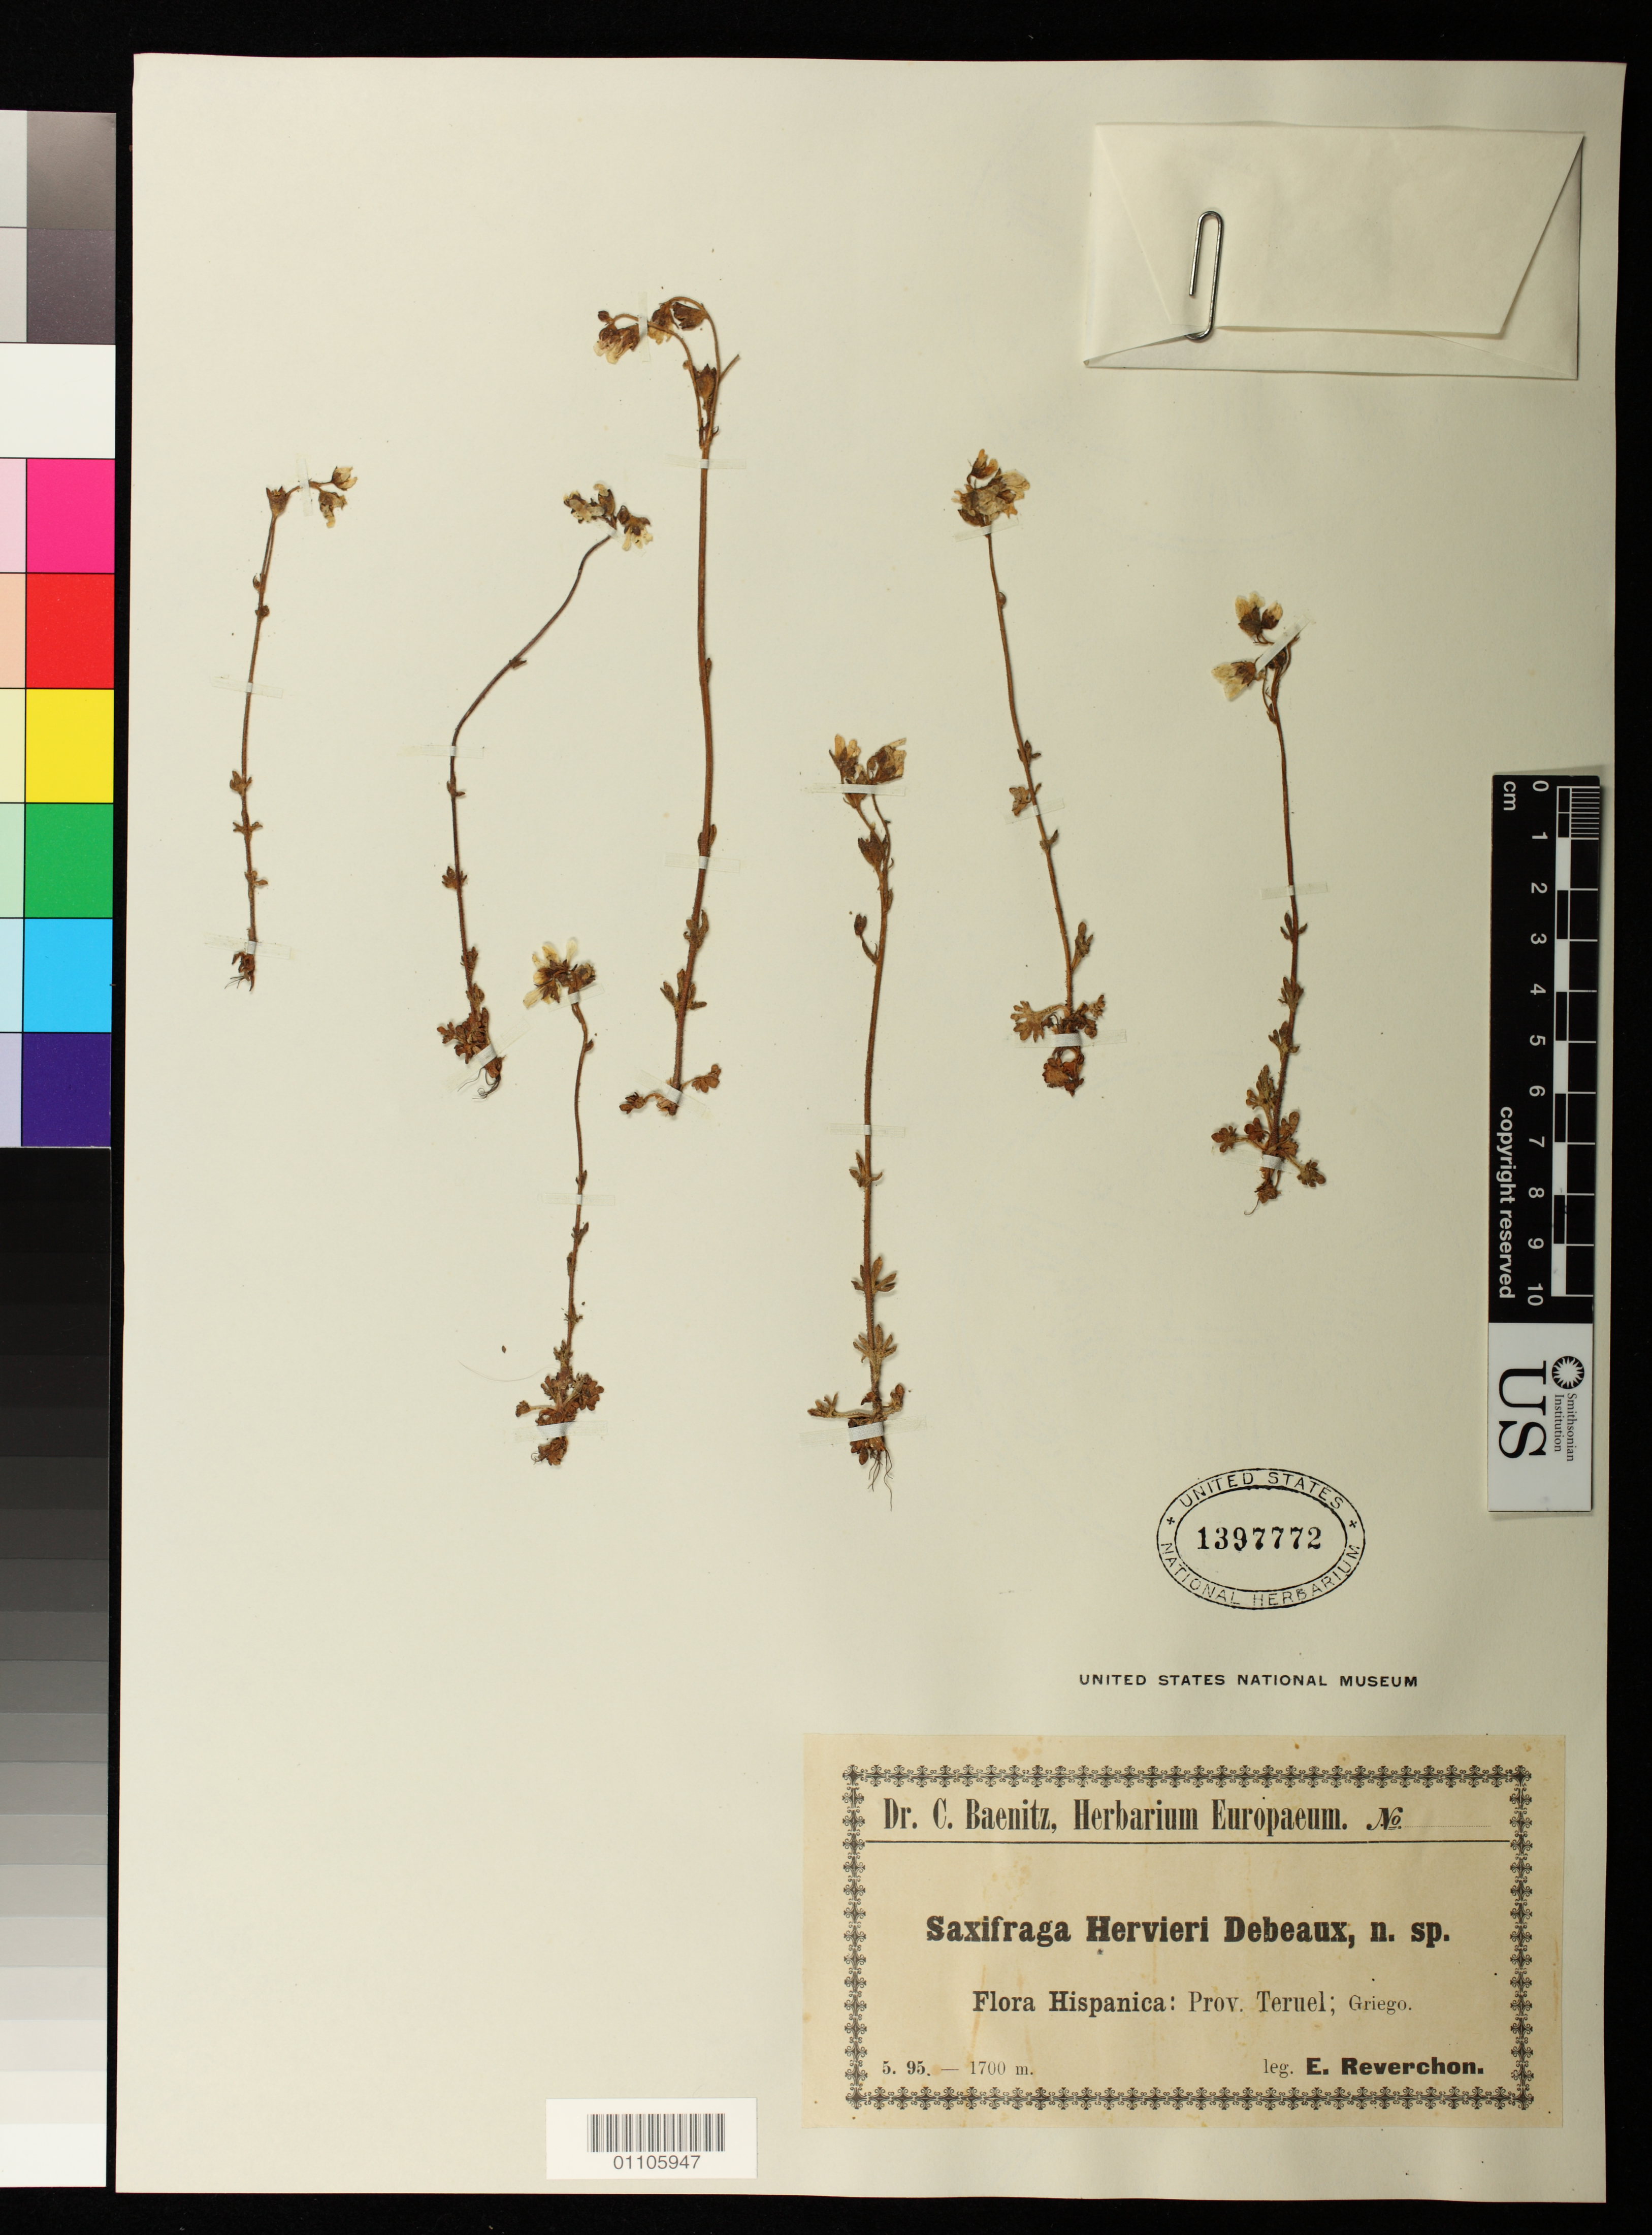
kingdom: Plantae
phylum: Tracheophyta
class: Magnoliopsida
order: Saxifragales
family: Saxifragaceae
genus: Saxifraga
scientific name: Saxifraga hervieri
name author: Debeaux & E. Rev. ex Cout.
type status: Possible Type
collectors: E. Reverchon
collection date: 1895-05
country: Spain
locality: Prov. Teruel; Griego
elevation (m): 1700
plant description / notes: Unnumbered specimen label matches Reverchon 9195 at GZU; specimens at K with same label data are numbered 1067.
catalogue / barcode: US 1397772